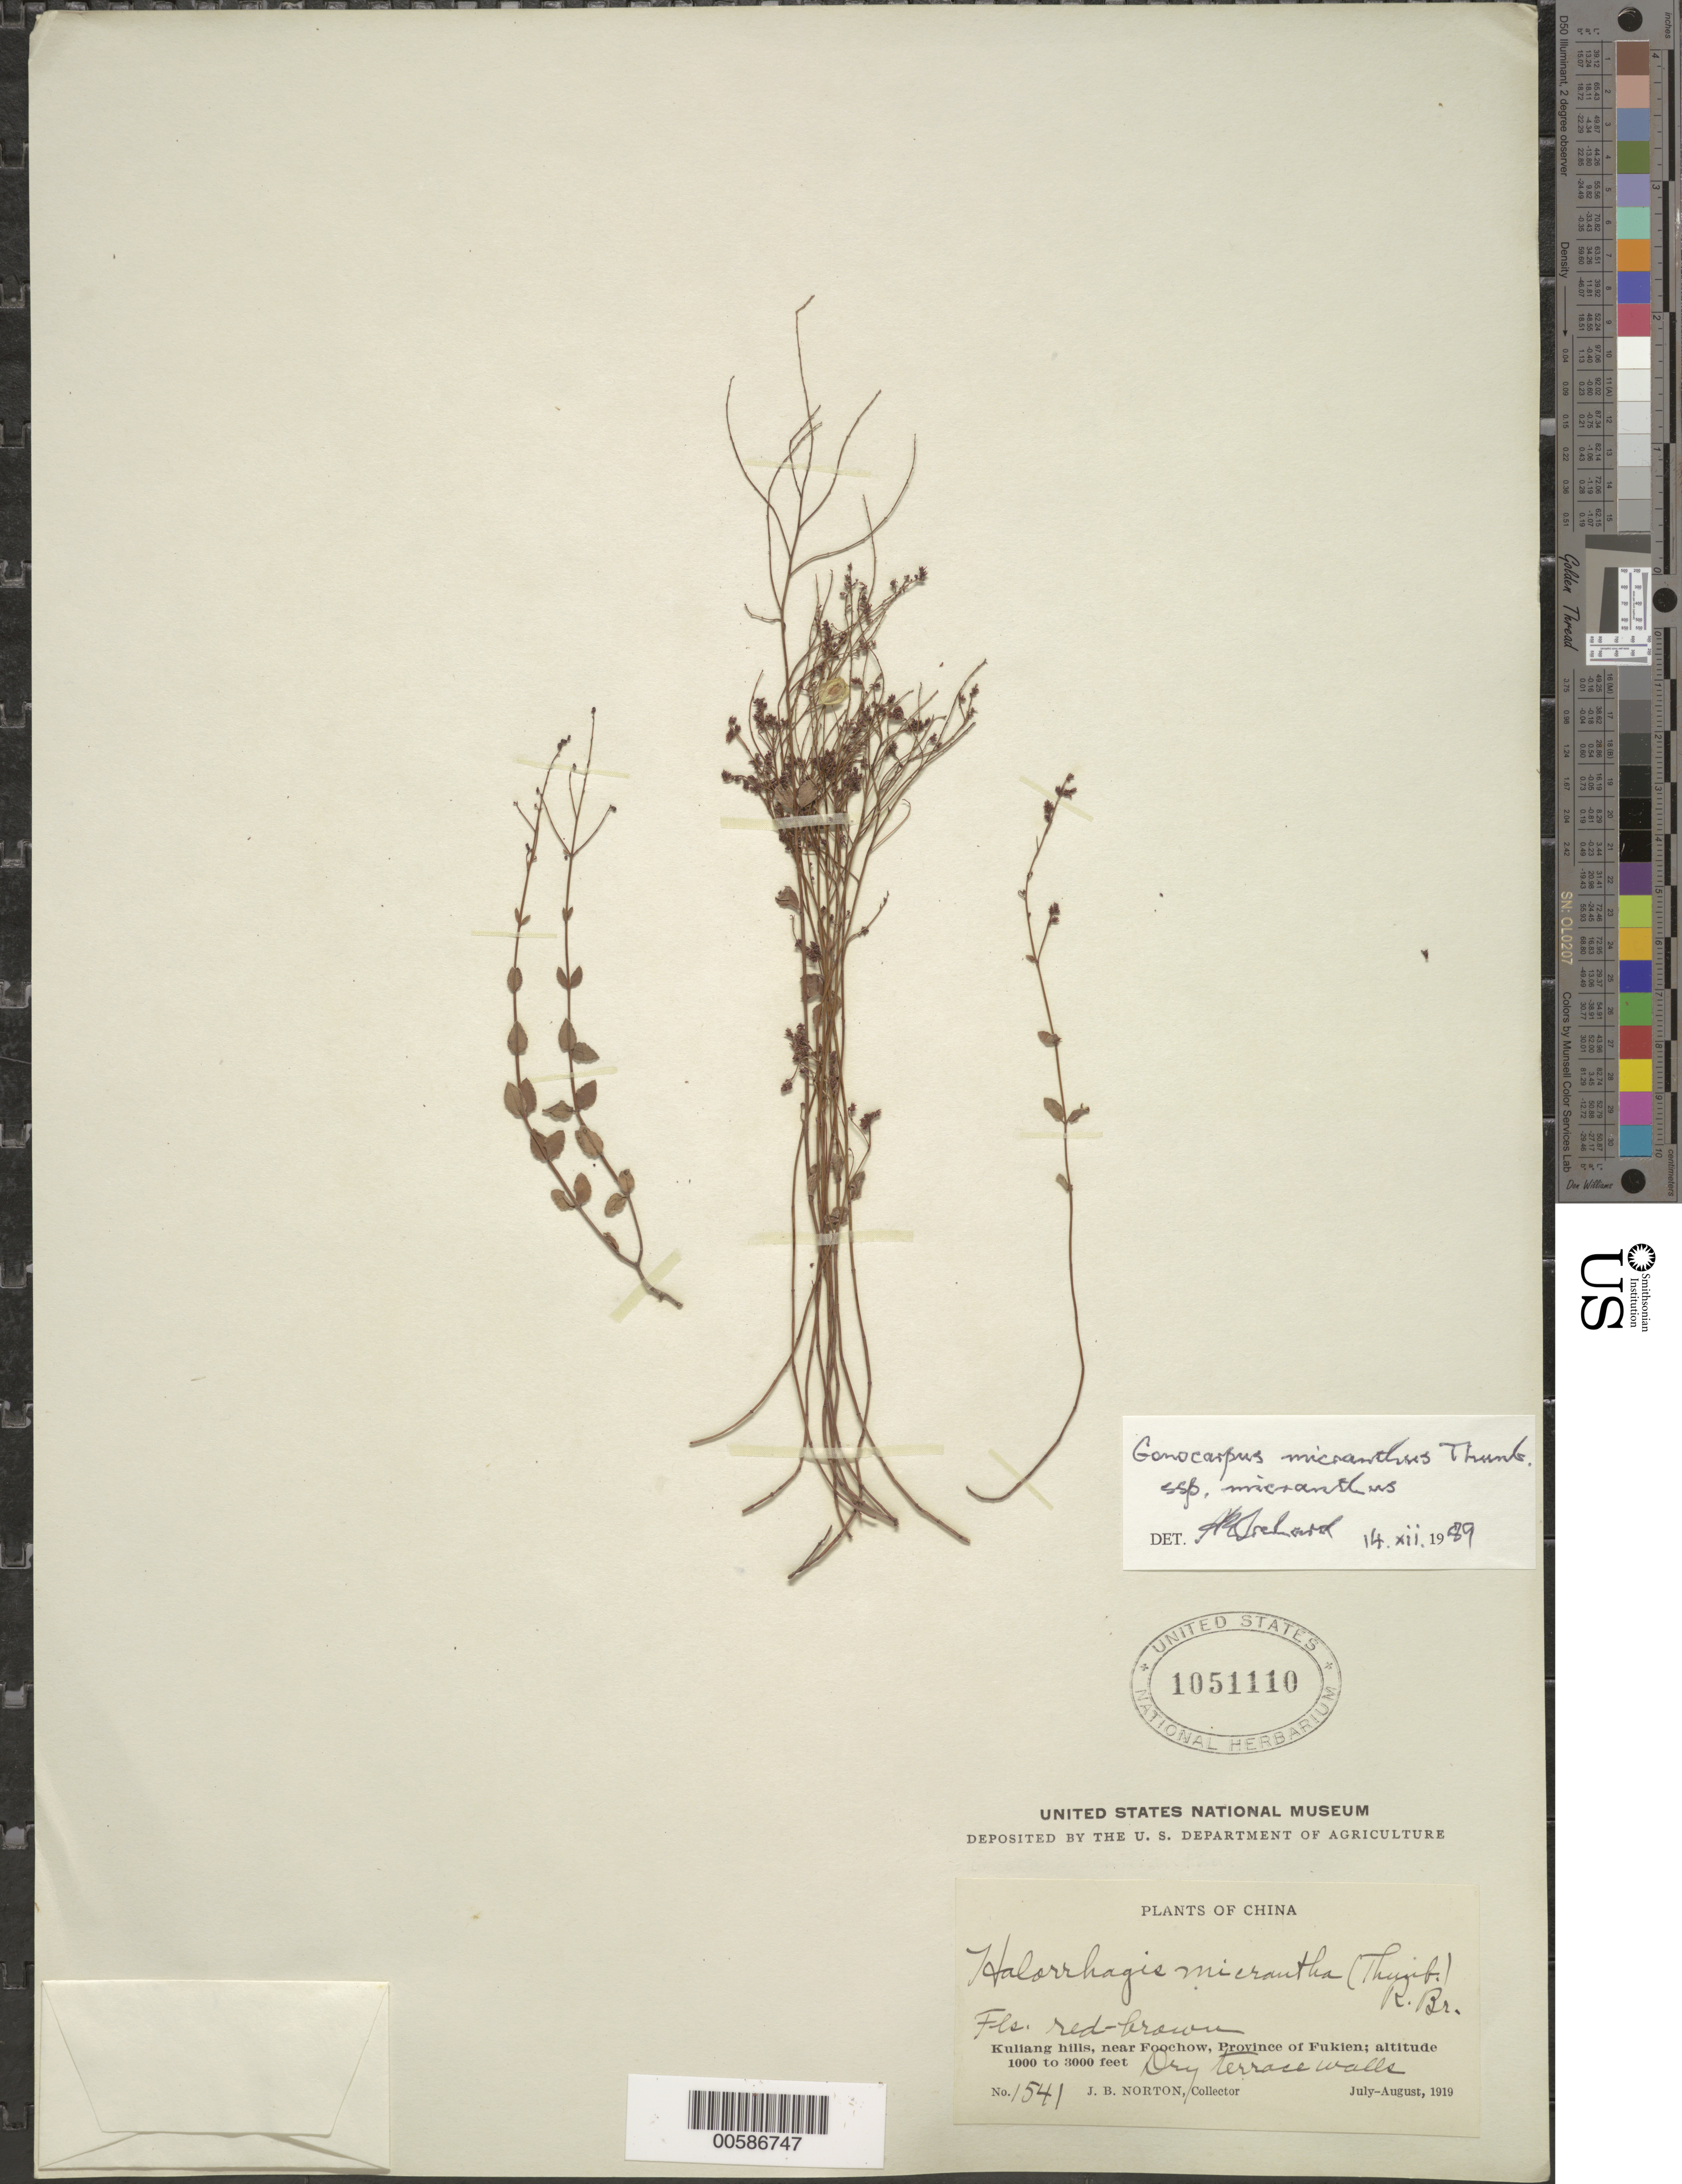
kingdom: Plantae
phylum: Tracheophyta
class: Magnoliopsida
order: Saxifragales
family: Haloragaceae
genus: Gonocarpus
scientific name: Gonocarpus micranthus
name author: Thunb.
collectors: J. Norton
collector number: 1541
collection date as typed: Jul 1919 to -- Aug 1919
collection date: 1919-07/1919-08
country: China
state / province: Fujian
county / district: Foochow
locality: Kuliang Hills [Foochow Dist. = Fuzhou Shi]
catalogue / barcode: US 1051110